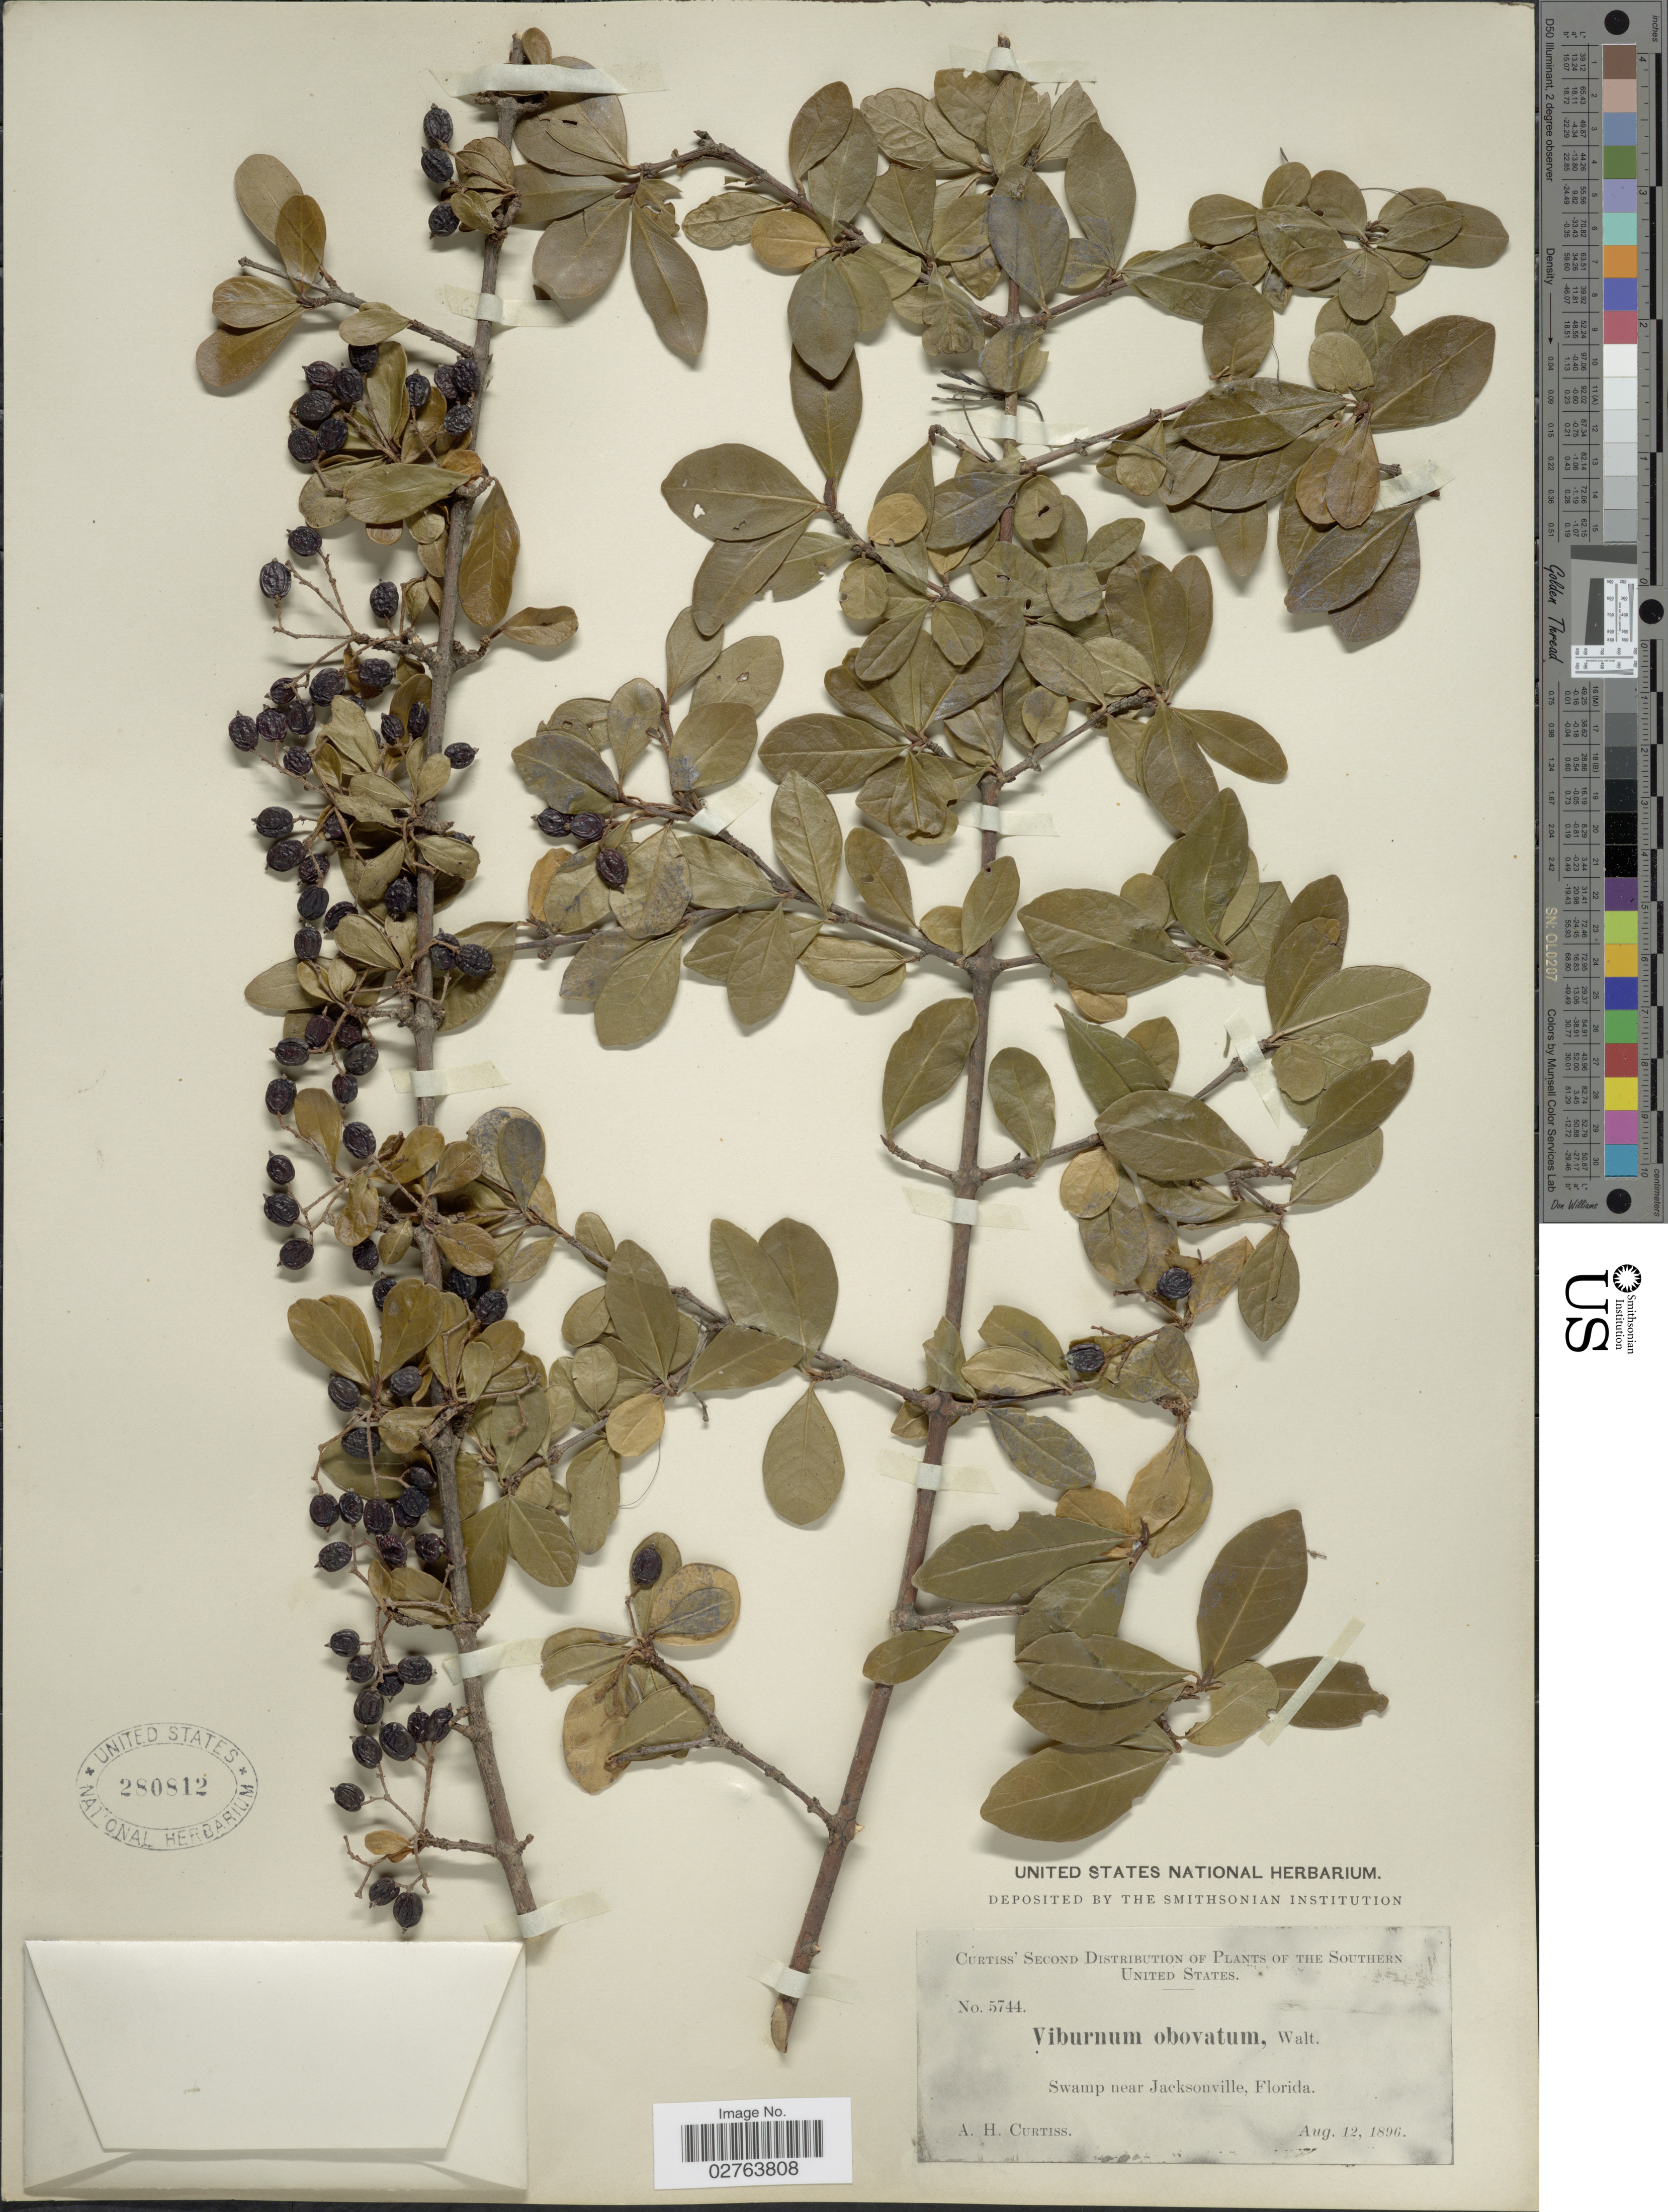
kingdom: Plantae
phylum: Tracheophyta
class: Magnoliopsida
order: Dipsacales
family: Viburnaceae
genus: Viburnum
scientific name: Viburnum obovatum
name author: Walter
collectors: A. H. Curtiss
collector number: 5744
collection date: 1896-08-12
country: United States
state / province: Florida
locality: The Southern United States. Swamp near Jacksonville.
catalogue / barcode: US 280812